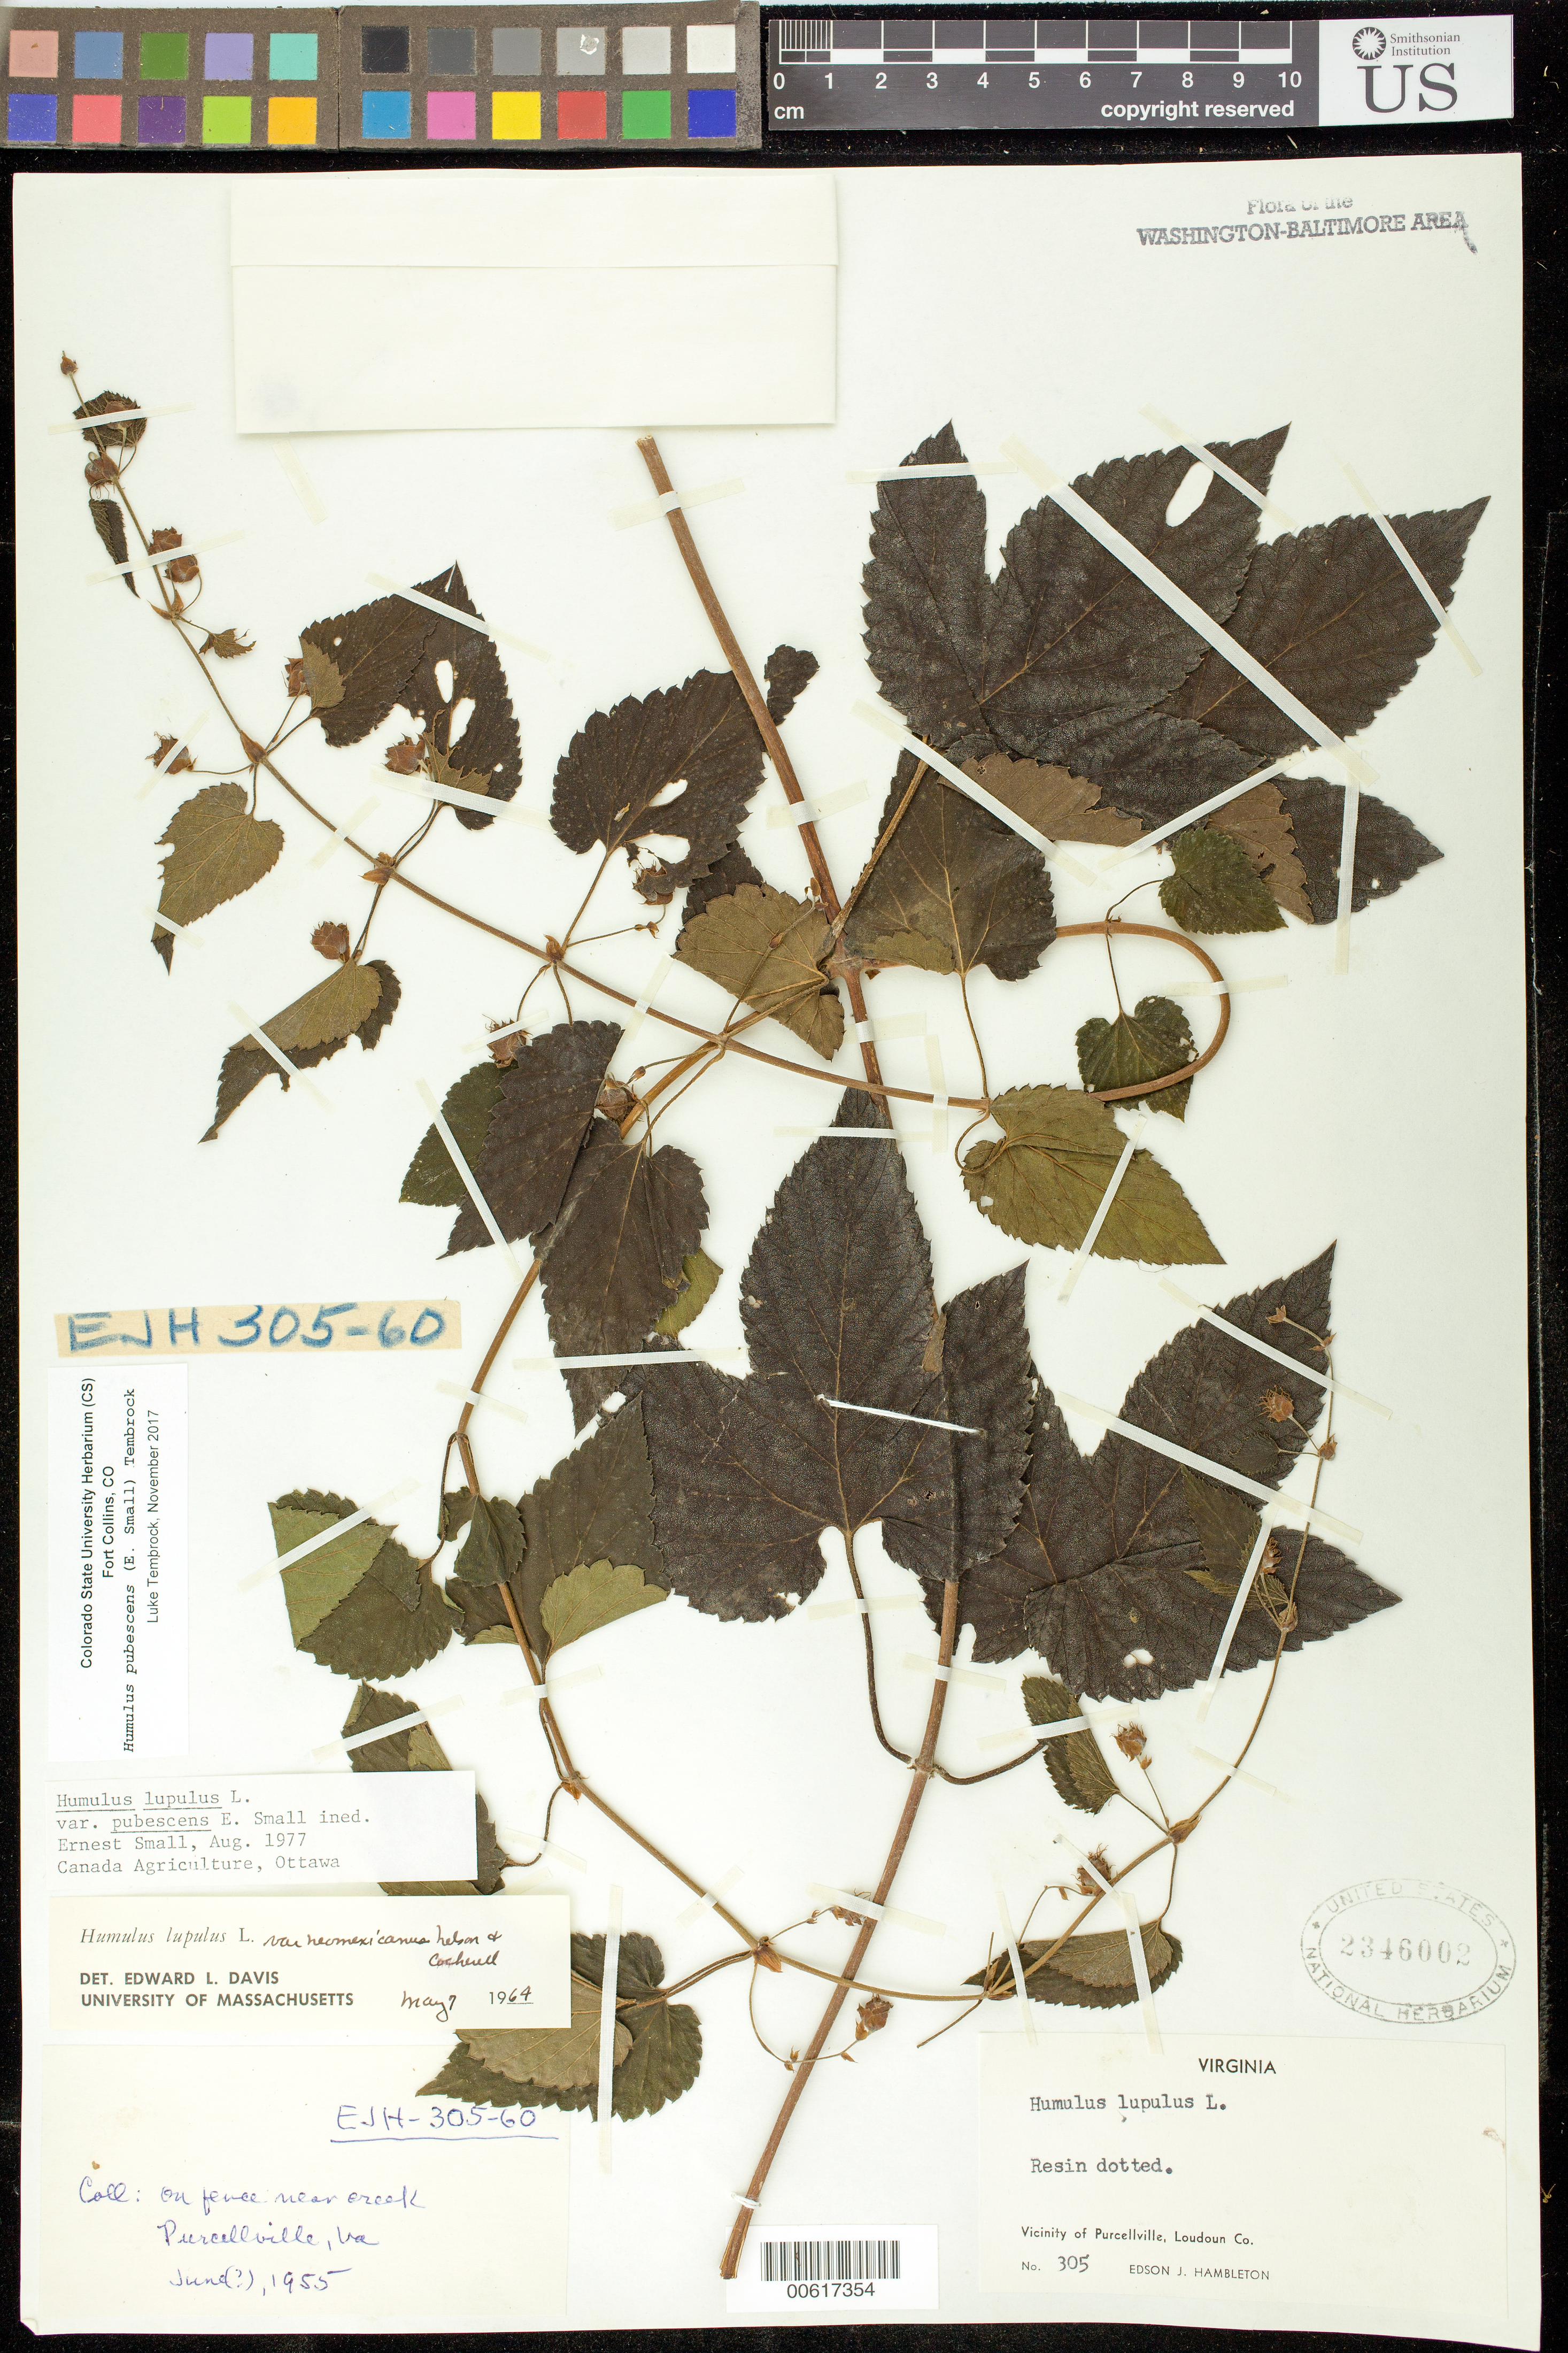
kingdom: Plantae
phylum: Tracheophyta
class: Magnoliopsida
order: Rosales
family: Cannabaceae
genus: Humulus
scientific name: Humulus pubescens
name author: (Small) Tembrock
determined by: Tembrock, Luke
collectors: E. Hambleton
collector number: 305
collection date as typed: Jun 1955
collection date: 1955-06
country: United States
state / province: Virginia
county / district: Loudoun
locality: Purcellville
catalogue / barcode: US 2346002